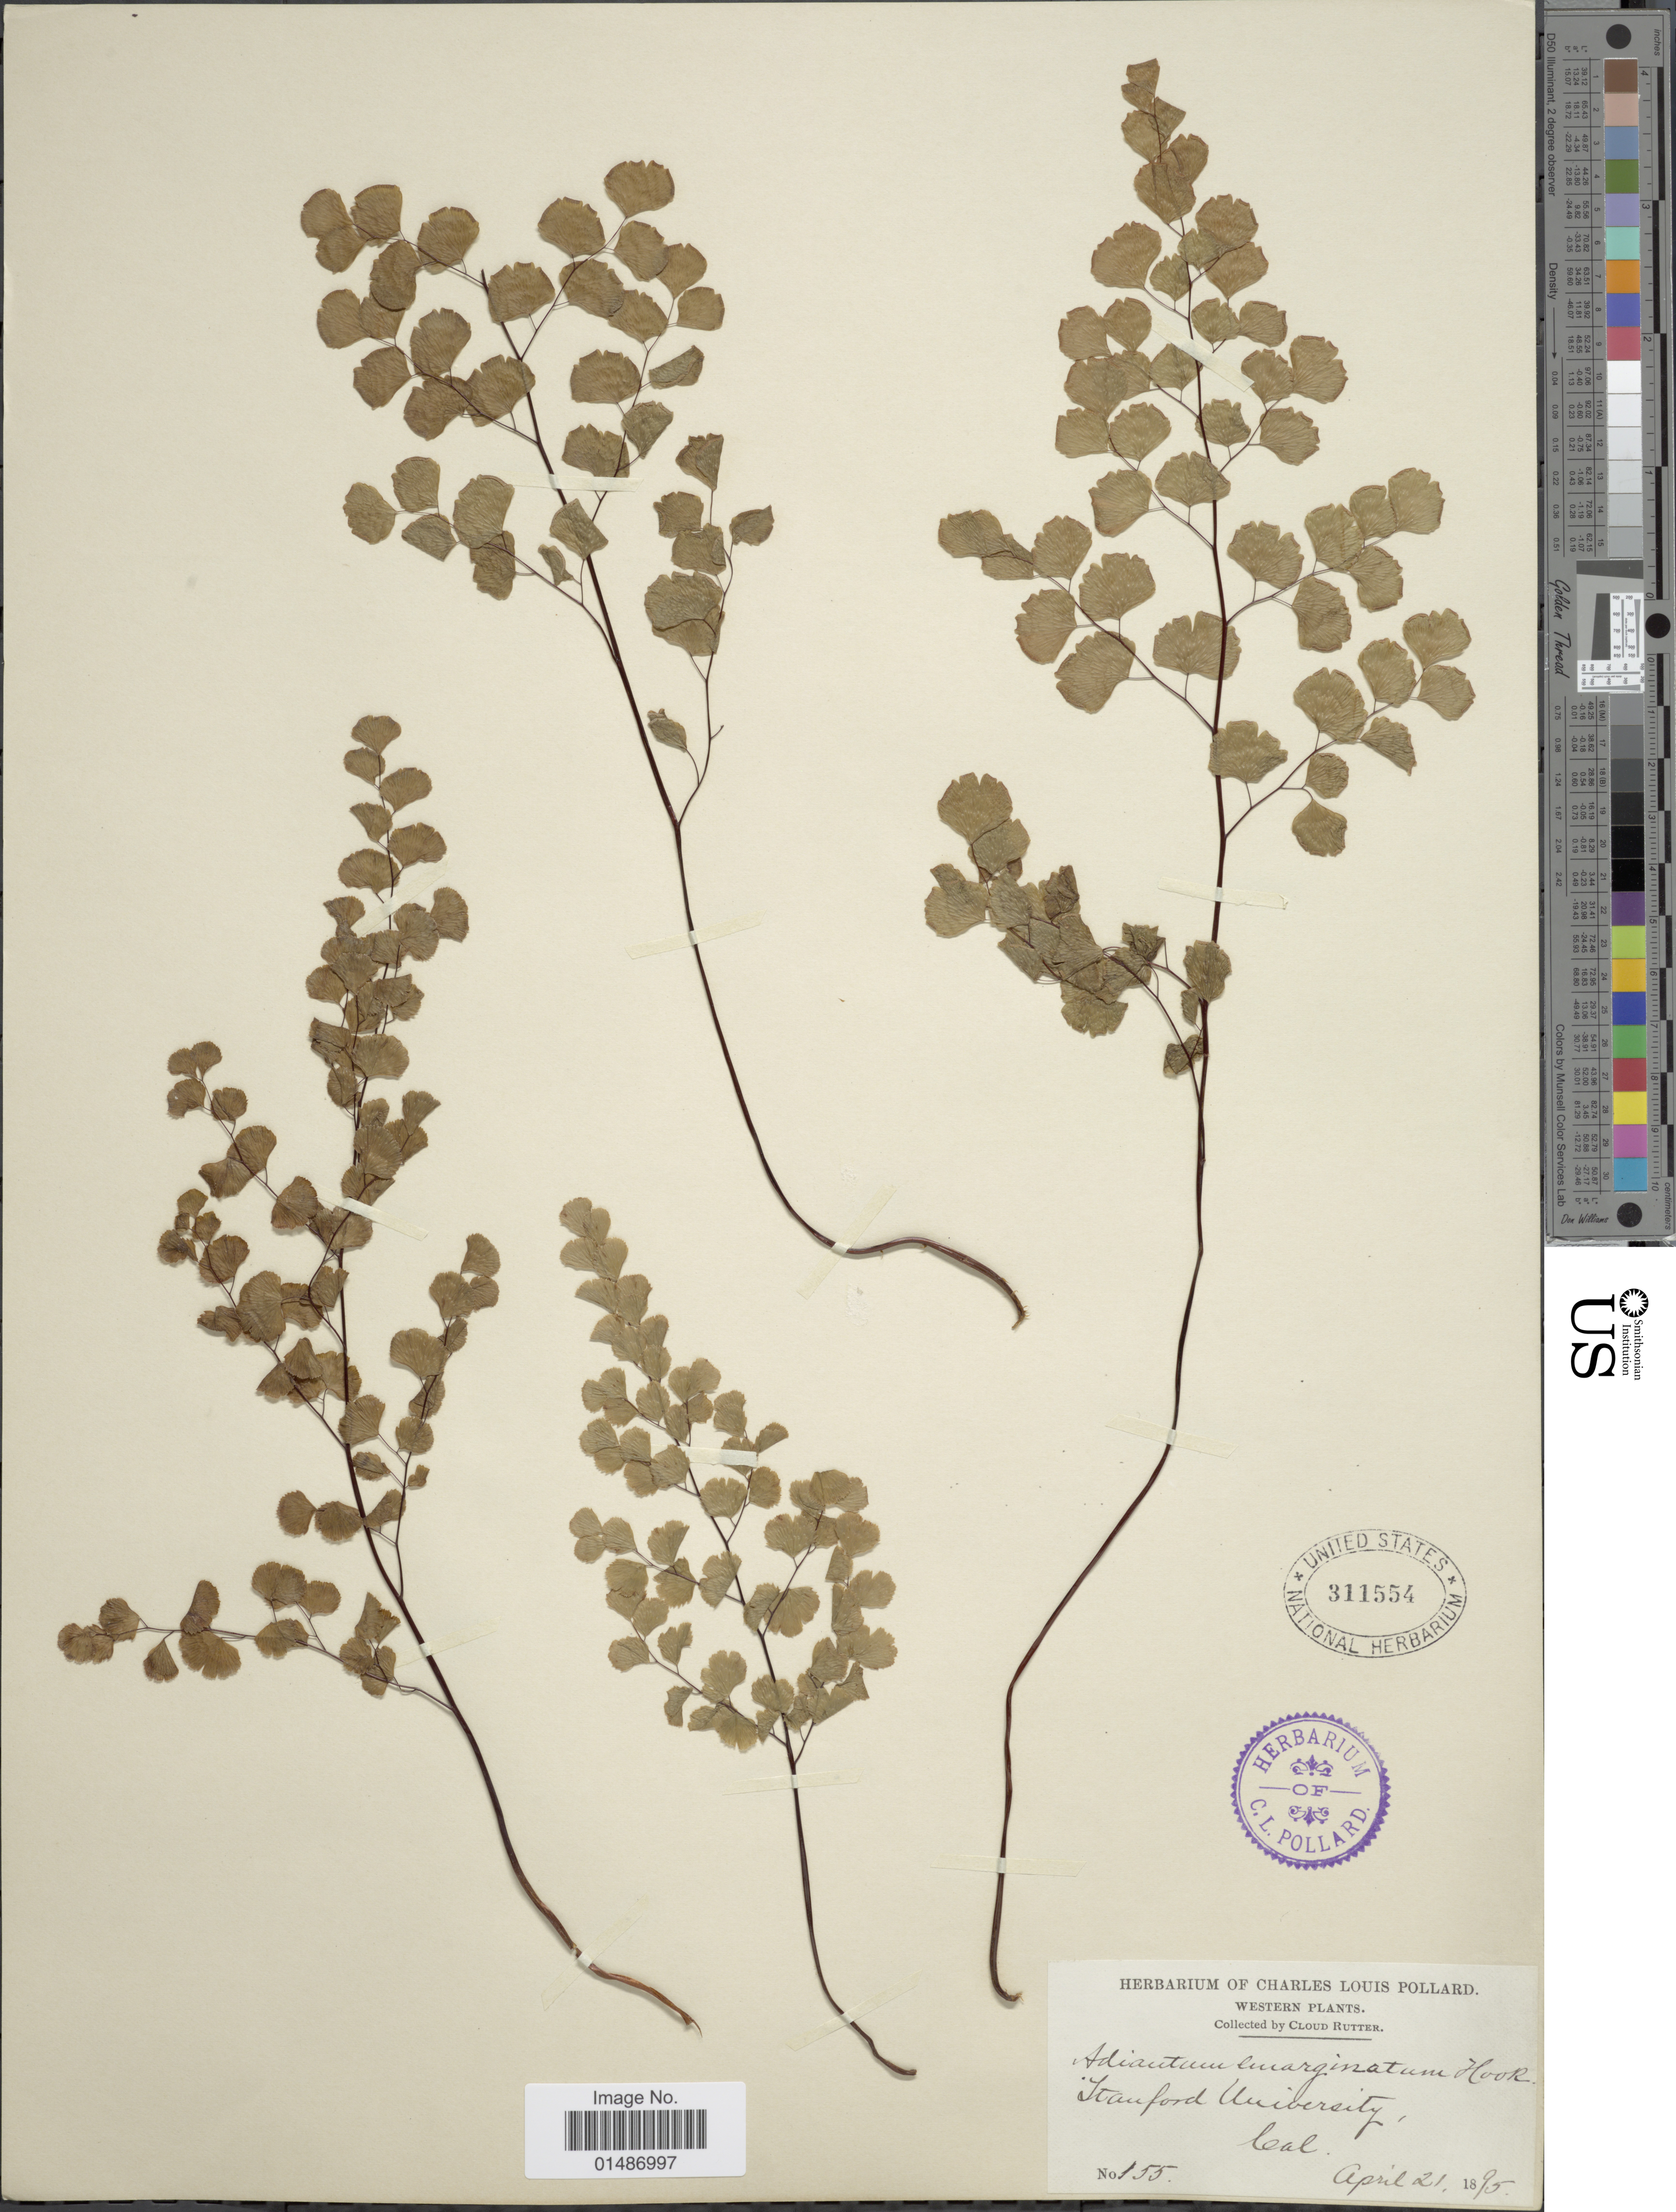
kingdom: Plantae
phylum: Tracheophyta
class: Polypodiopsida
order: Polypodiales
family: Pteridaceae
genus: Adiantum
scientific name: Adiantum jordanii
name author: C.H. Mull.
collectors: C. Rutter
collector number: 155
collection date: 1895-04-21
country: United States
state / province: California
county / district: Santa Clara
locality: Western. Stanford University.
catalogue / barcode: US 311554